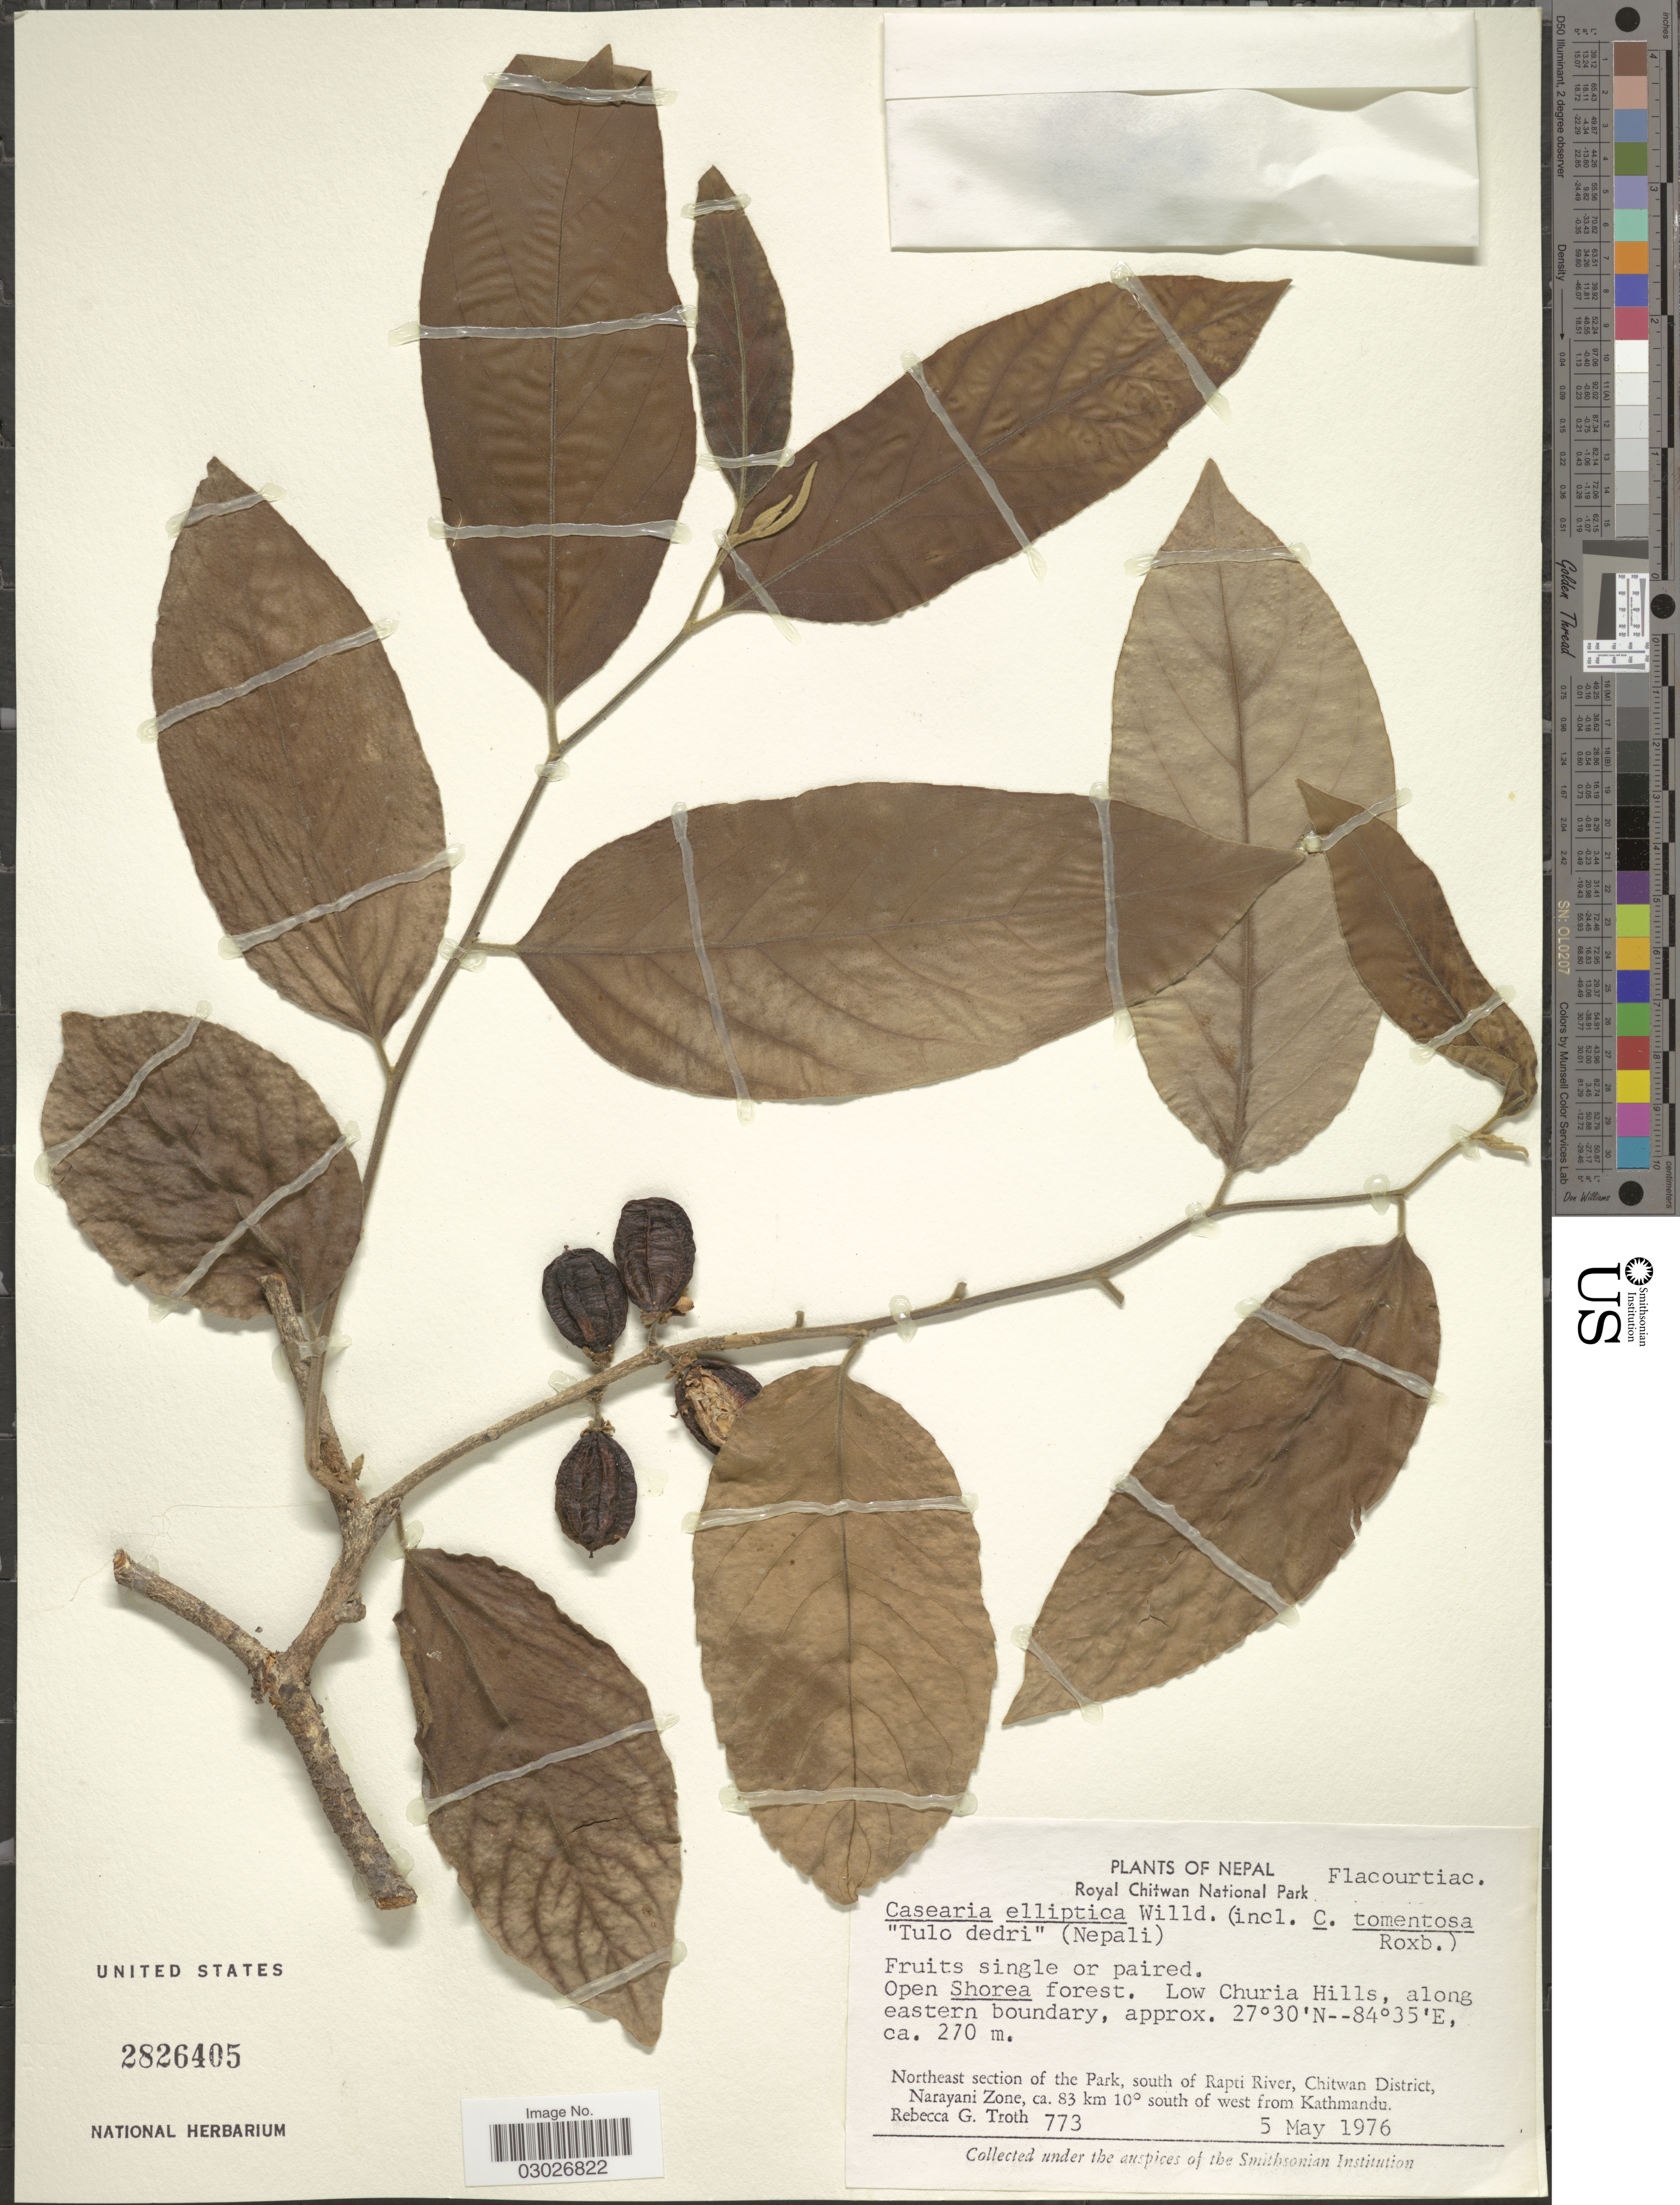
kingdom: Plantae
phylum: Tracheophyta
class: Magnoliopsida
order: Malpighiales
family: Salicaceae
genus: Casearia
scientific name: Casearia tomentosa subsp. tomentosa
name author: Roxb.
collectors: R. Troth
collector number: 773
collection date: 1976-05-05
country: Nepal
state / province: Narayani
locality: Royal Chitwan National Park. Open Shorea forest. Low Churia Hills, along eastern boundary. Northwast section of the Park, south of Rapti River, Chitwan District, Narayani Zone, ca. 83 km 10° south of west from Kathmandu.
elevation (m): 270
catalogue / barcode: US 2826405